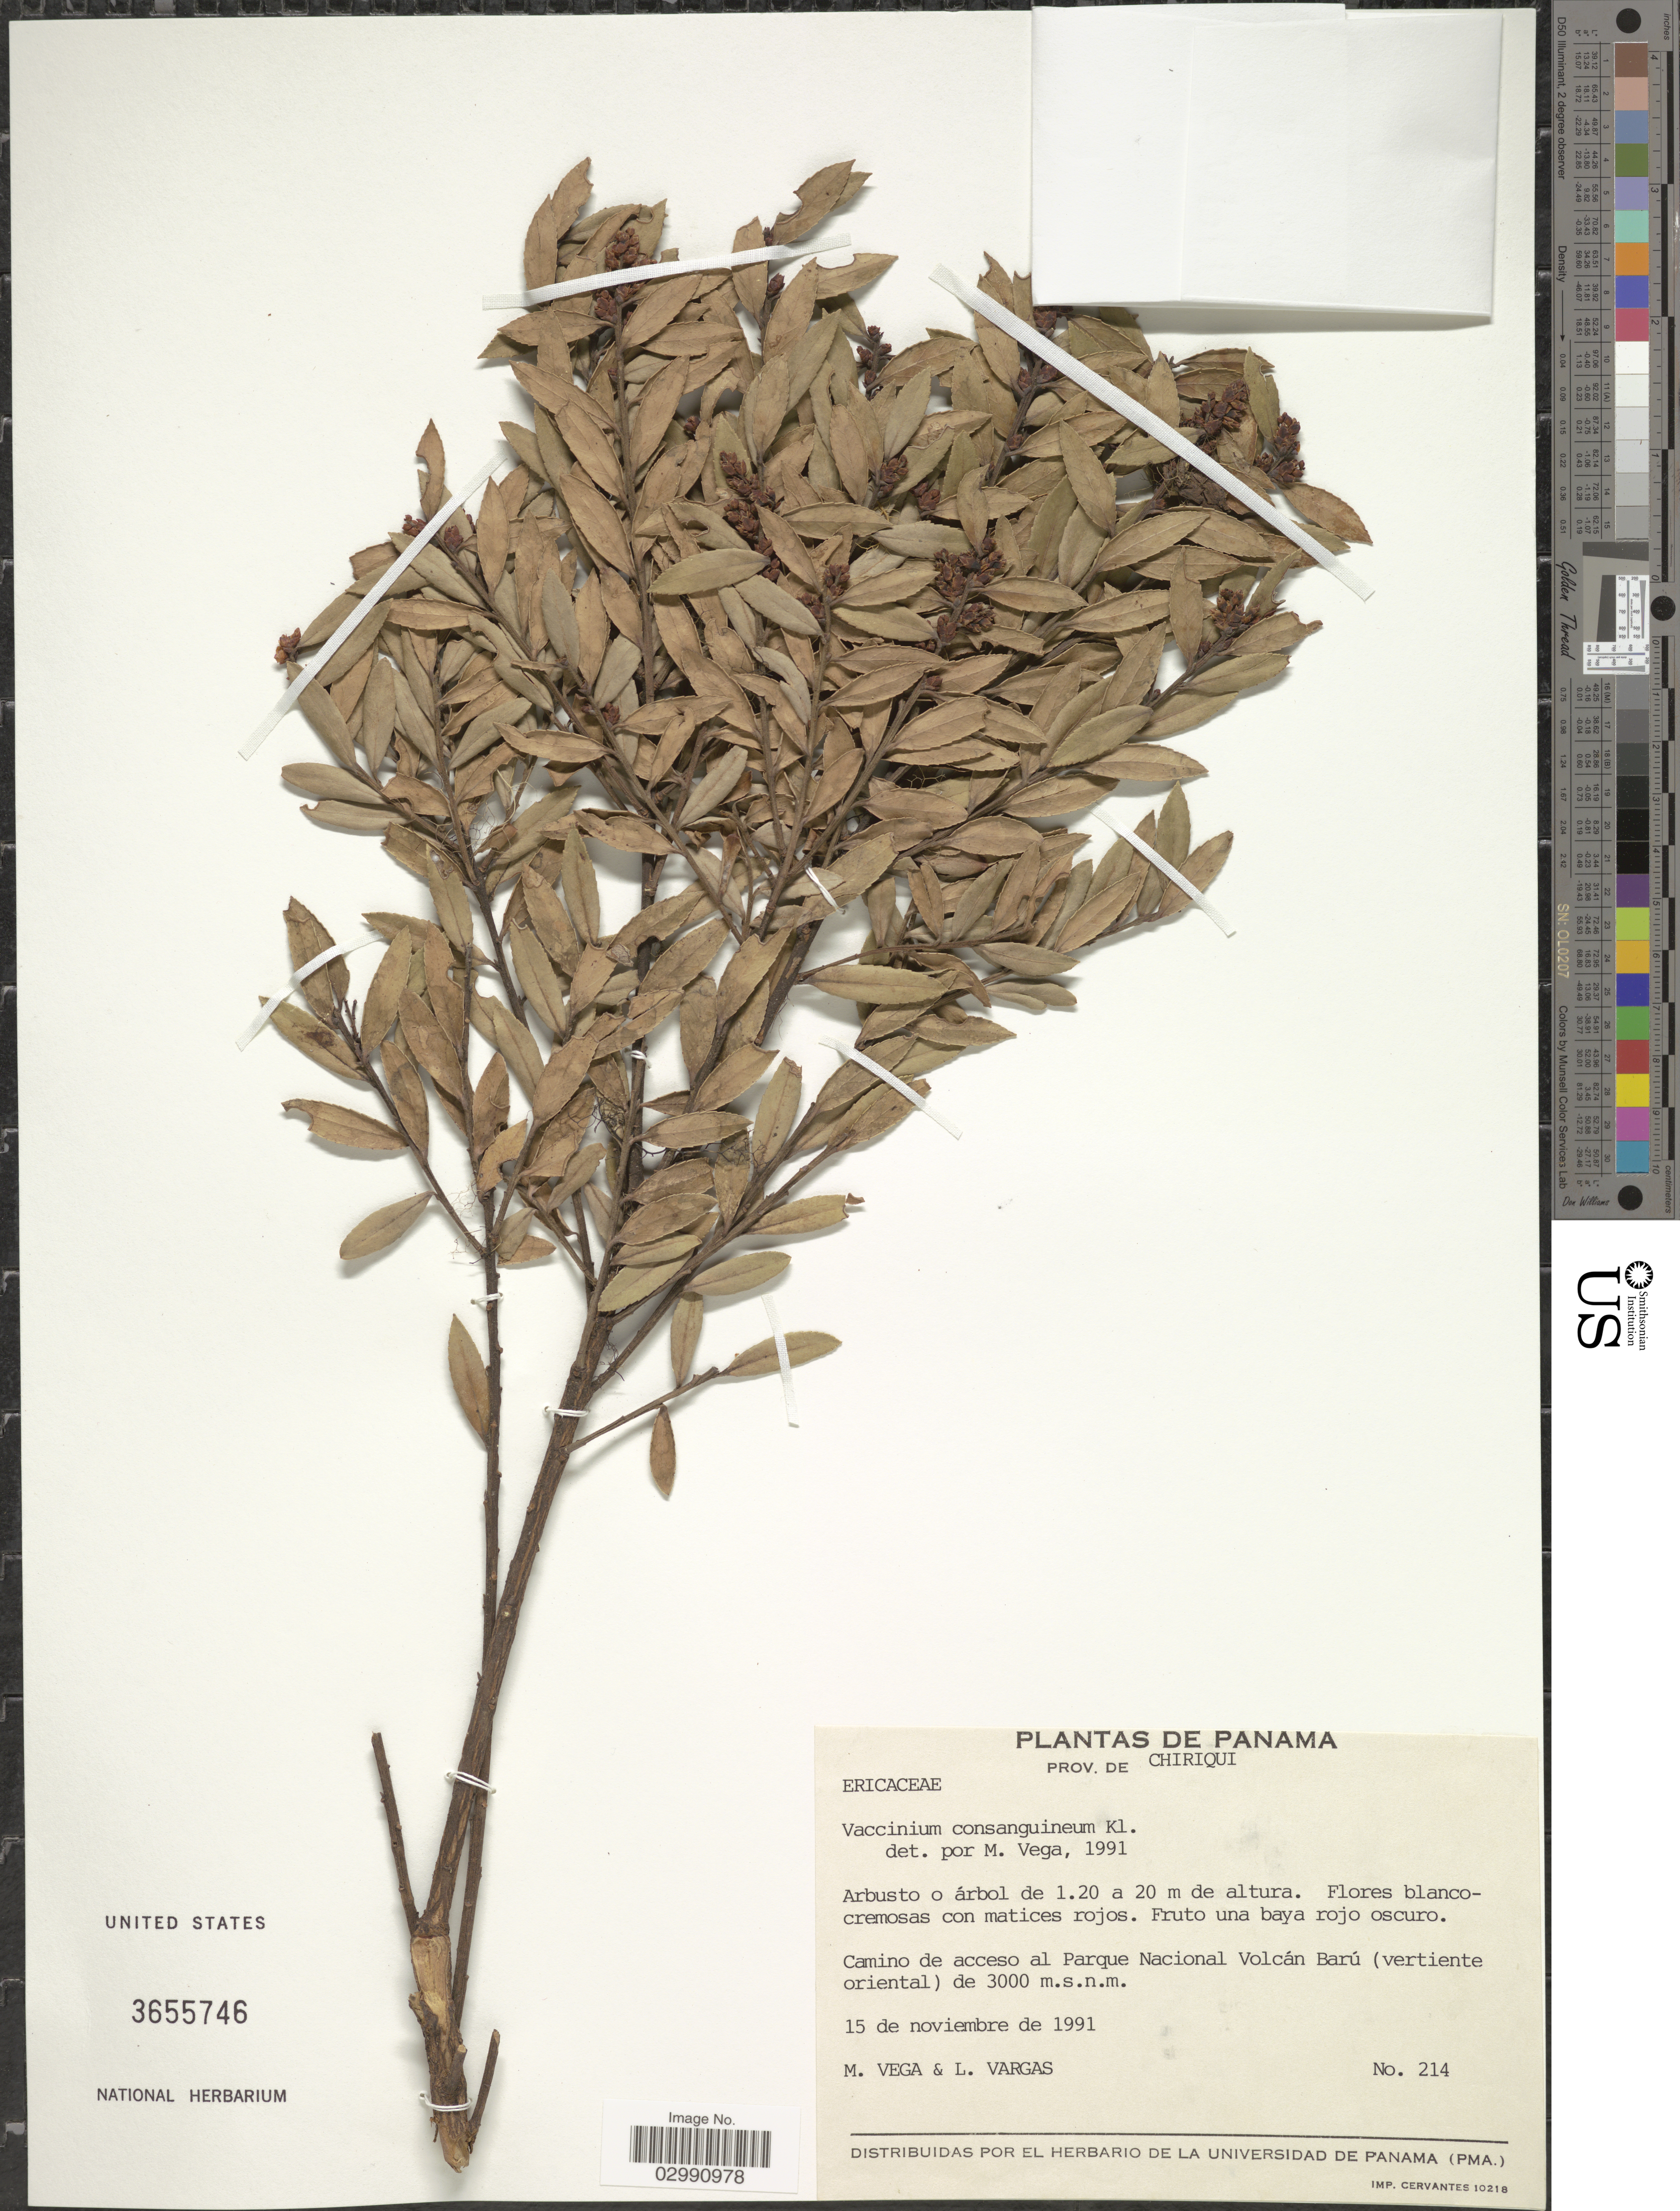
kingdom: Plantae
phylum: Tracheophyta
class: Magnoliopsida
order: Ericales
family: Ericaceae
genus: Vaccinium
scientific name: Vaccinium consanguineum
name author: Klotzsch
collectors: M. Vega & L. Vargas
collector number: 214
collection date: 1991-11-15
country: Panama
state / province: Chiriqui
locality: Camino de acceso al Parque Nacional Volcán Barú (vertiente oriental).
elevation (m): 3000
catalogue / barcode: US 3655746